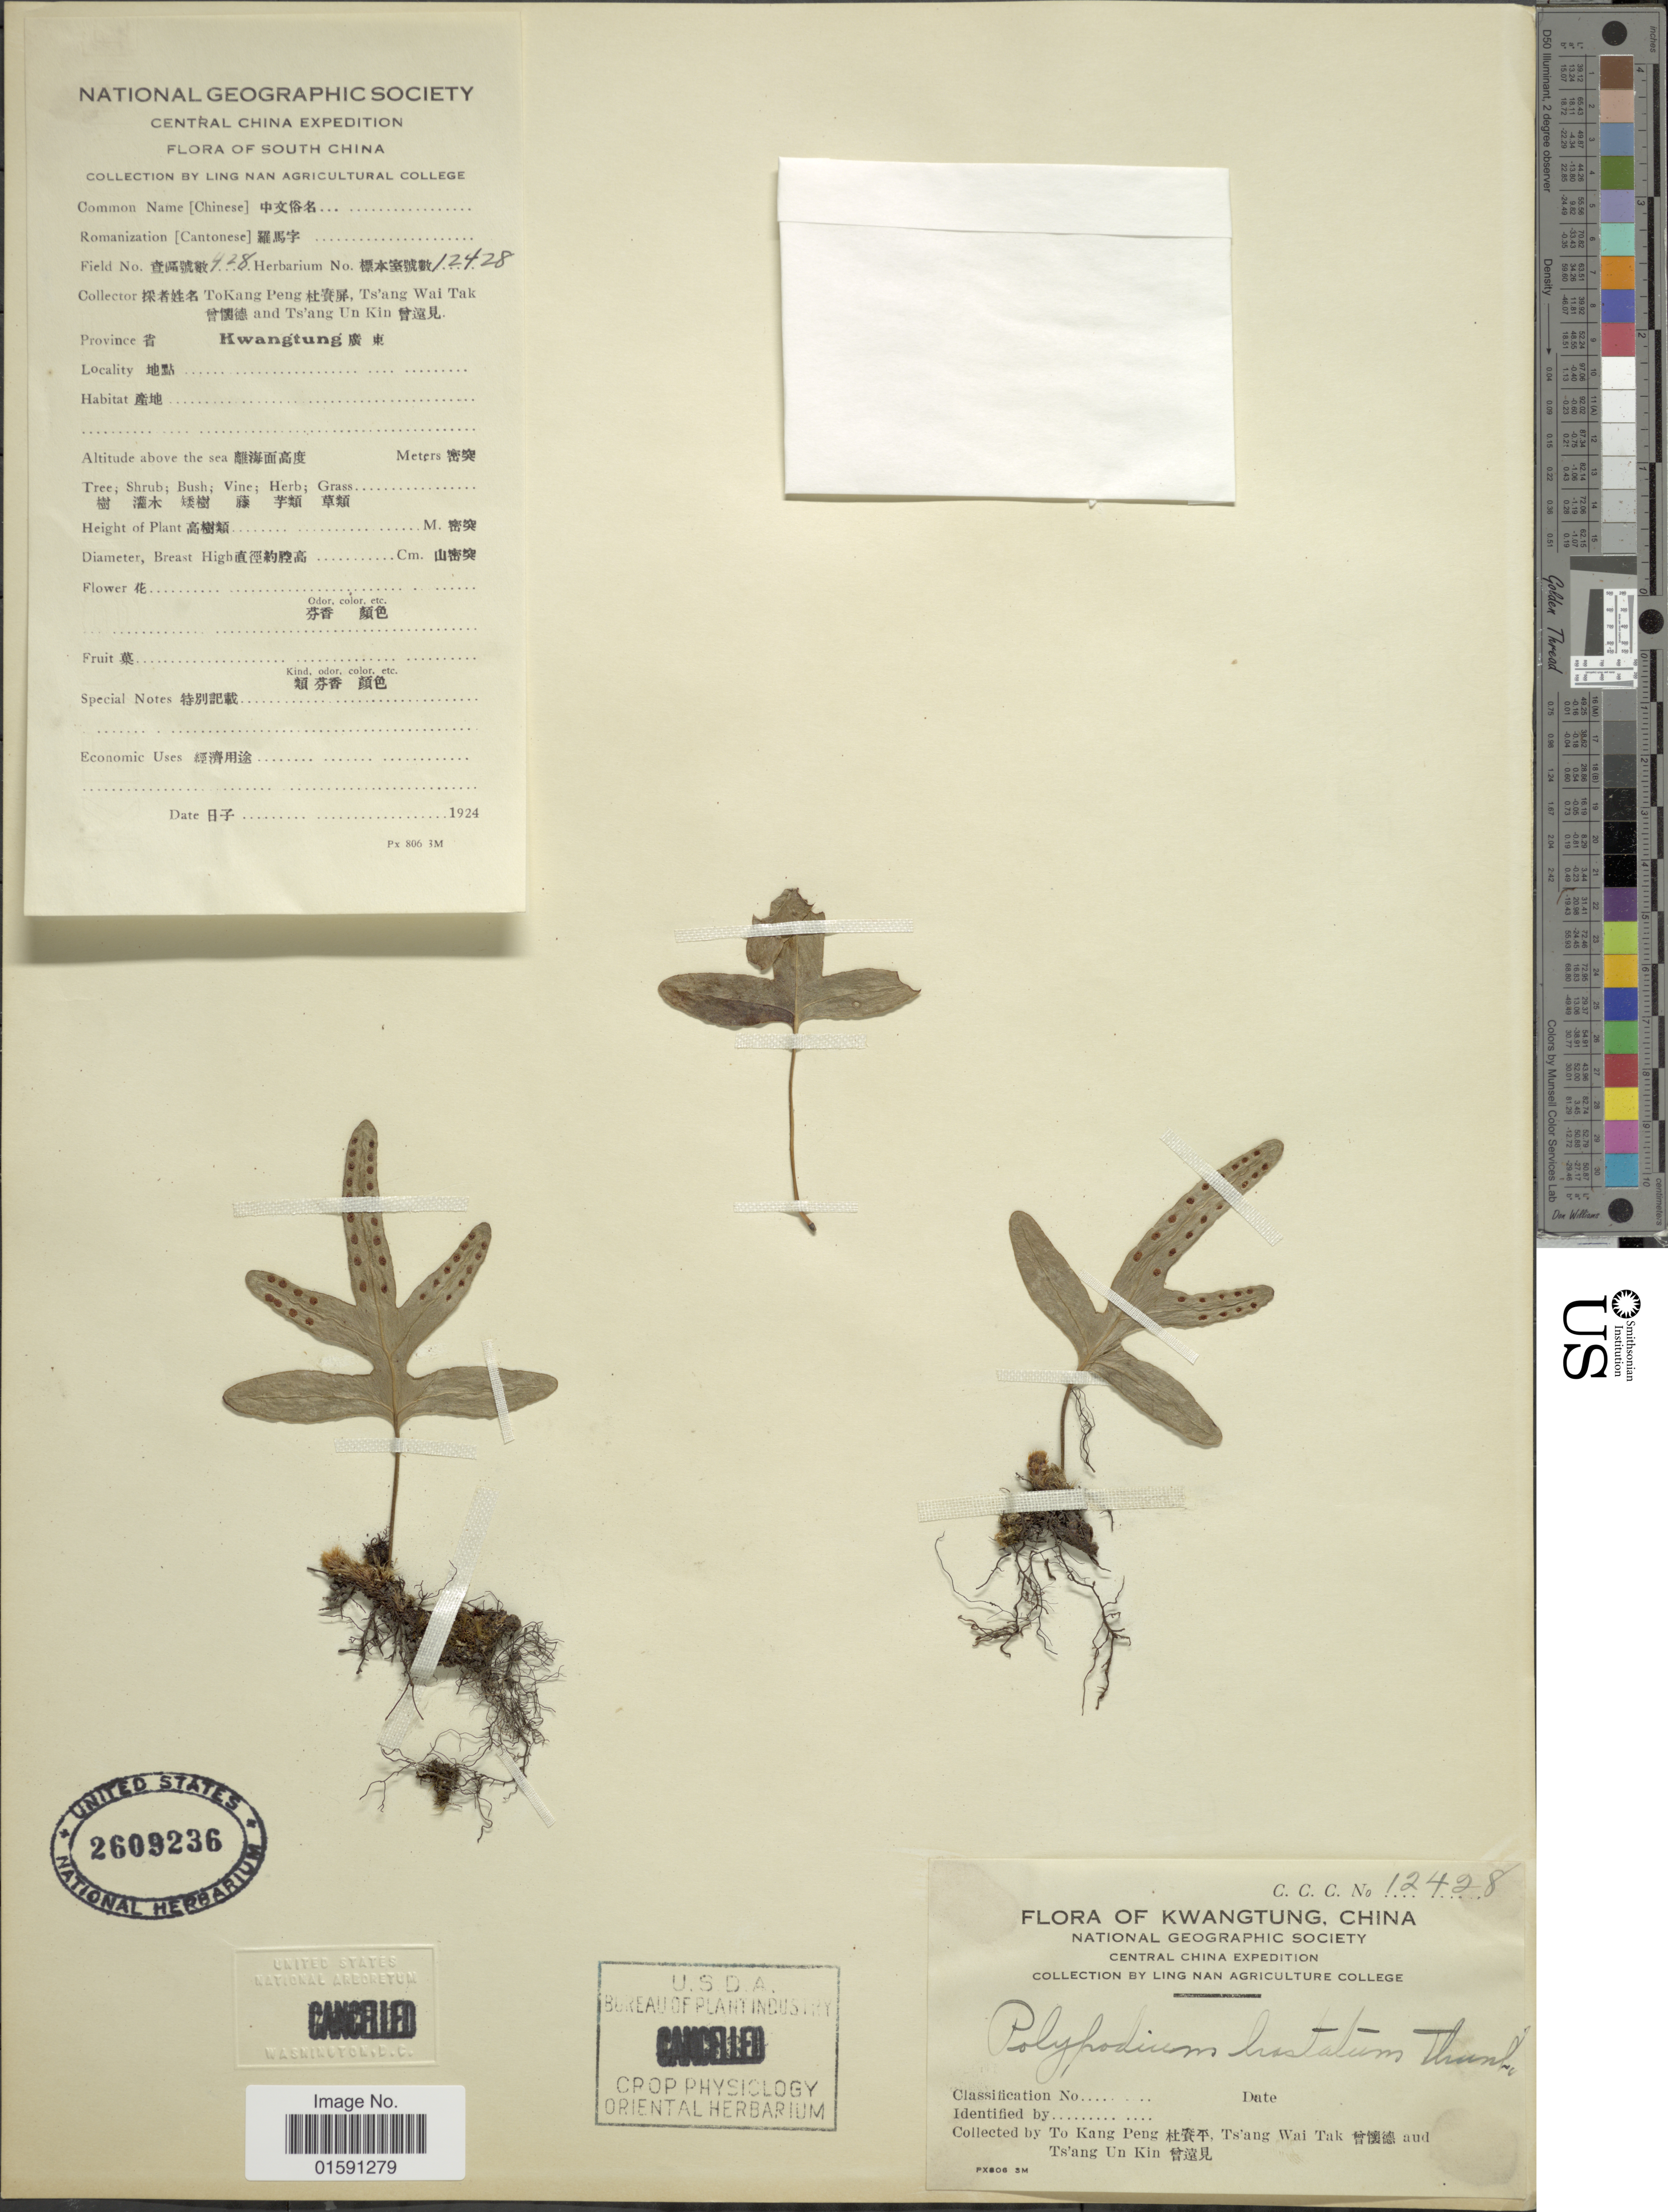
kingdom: Plantae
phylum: Tracheophyta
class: Polypodiopsida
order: Polypodiales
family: Polypodiaceae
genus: Selliguea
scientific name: Selliguea hastata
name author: (Thunb.) Fraser-Jenk.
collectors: T. Ping, W. T. Tsang & U. K. Tsang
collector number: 428/12428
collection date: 1924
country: China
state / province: Guangdong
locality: Kwangtung, South China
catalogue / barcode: US 2609236